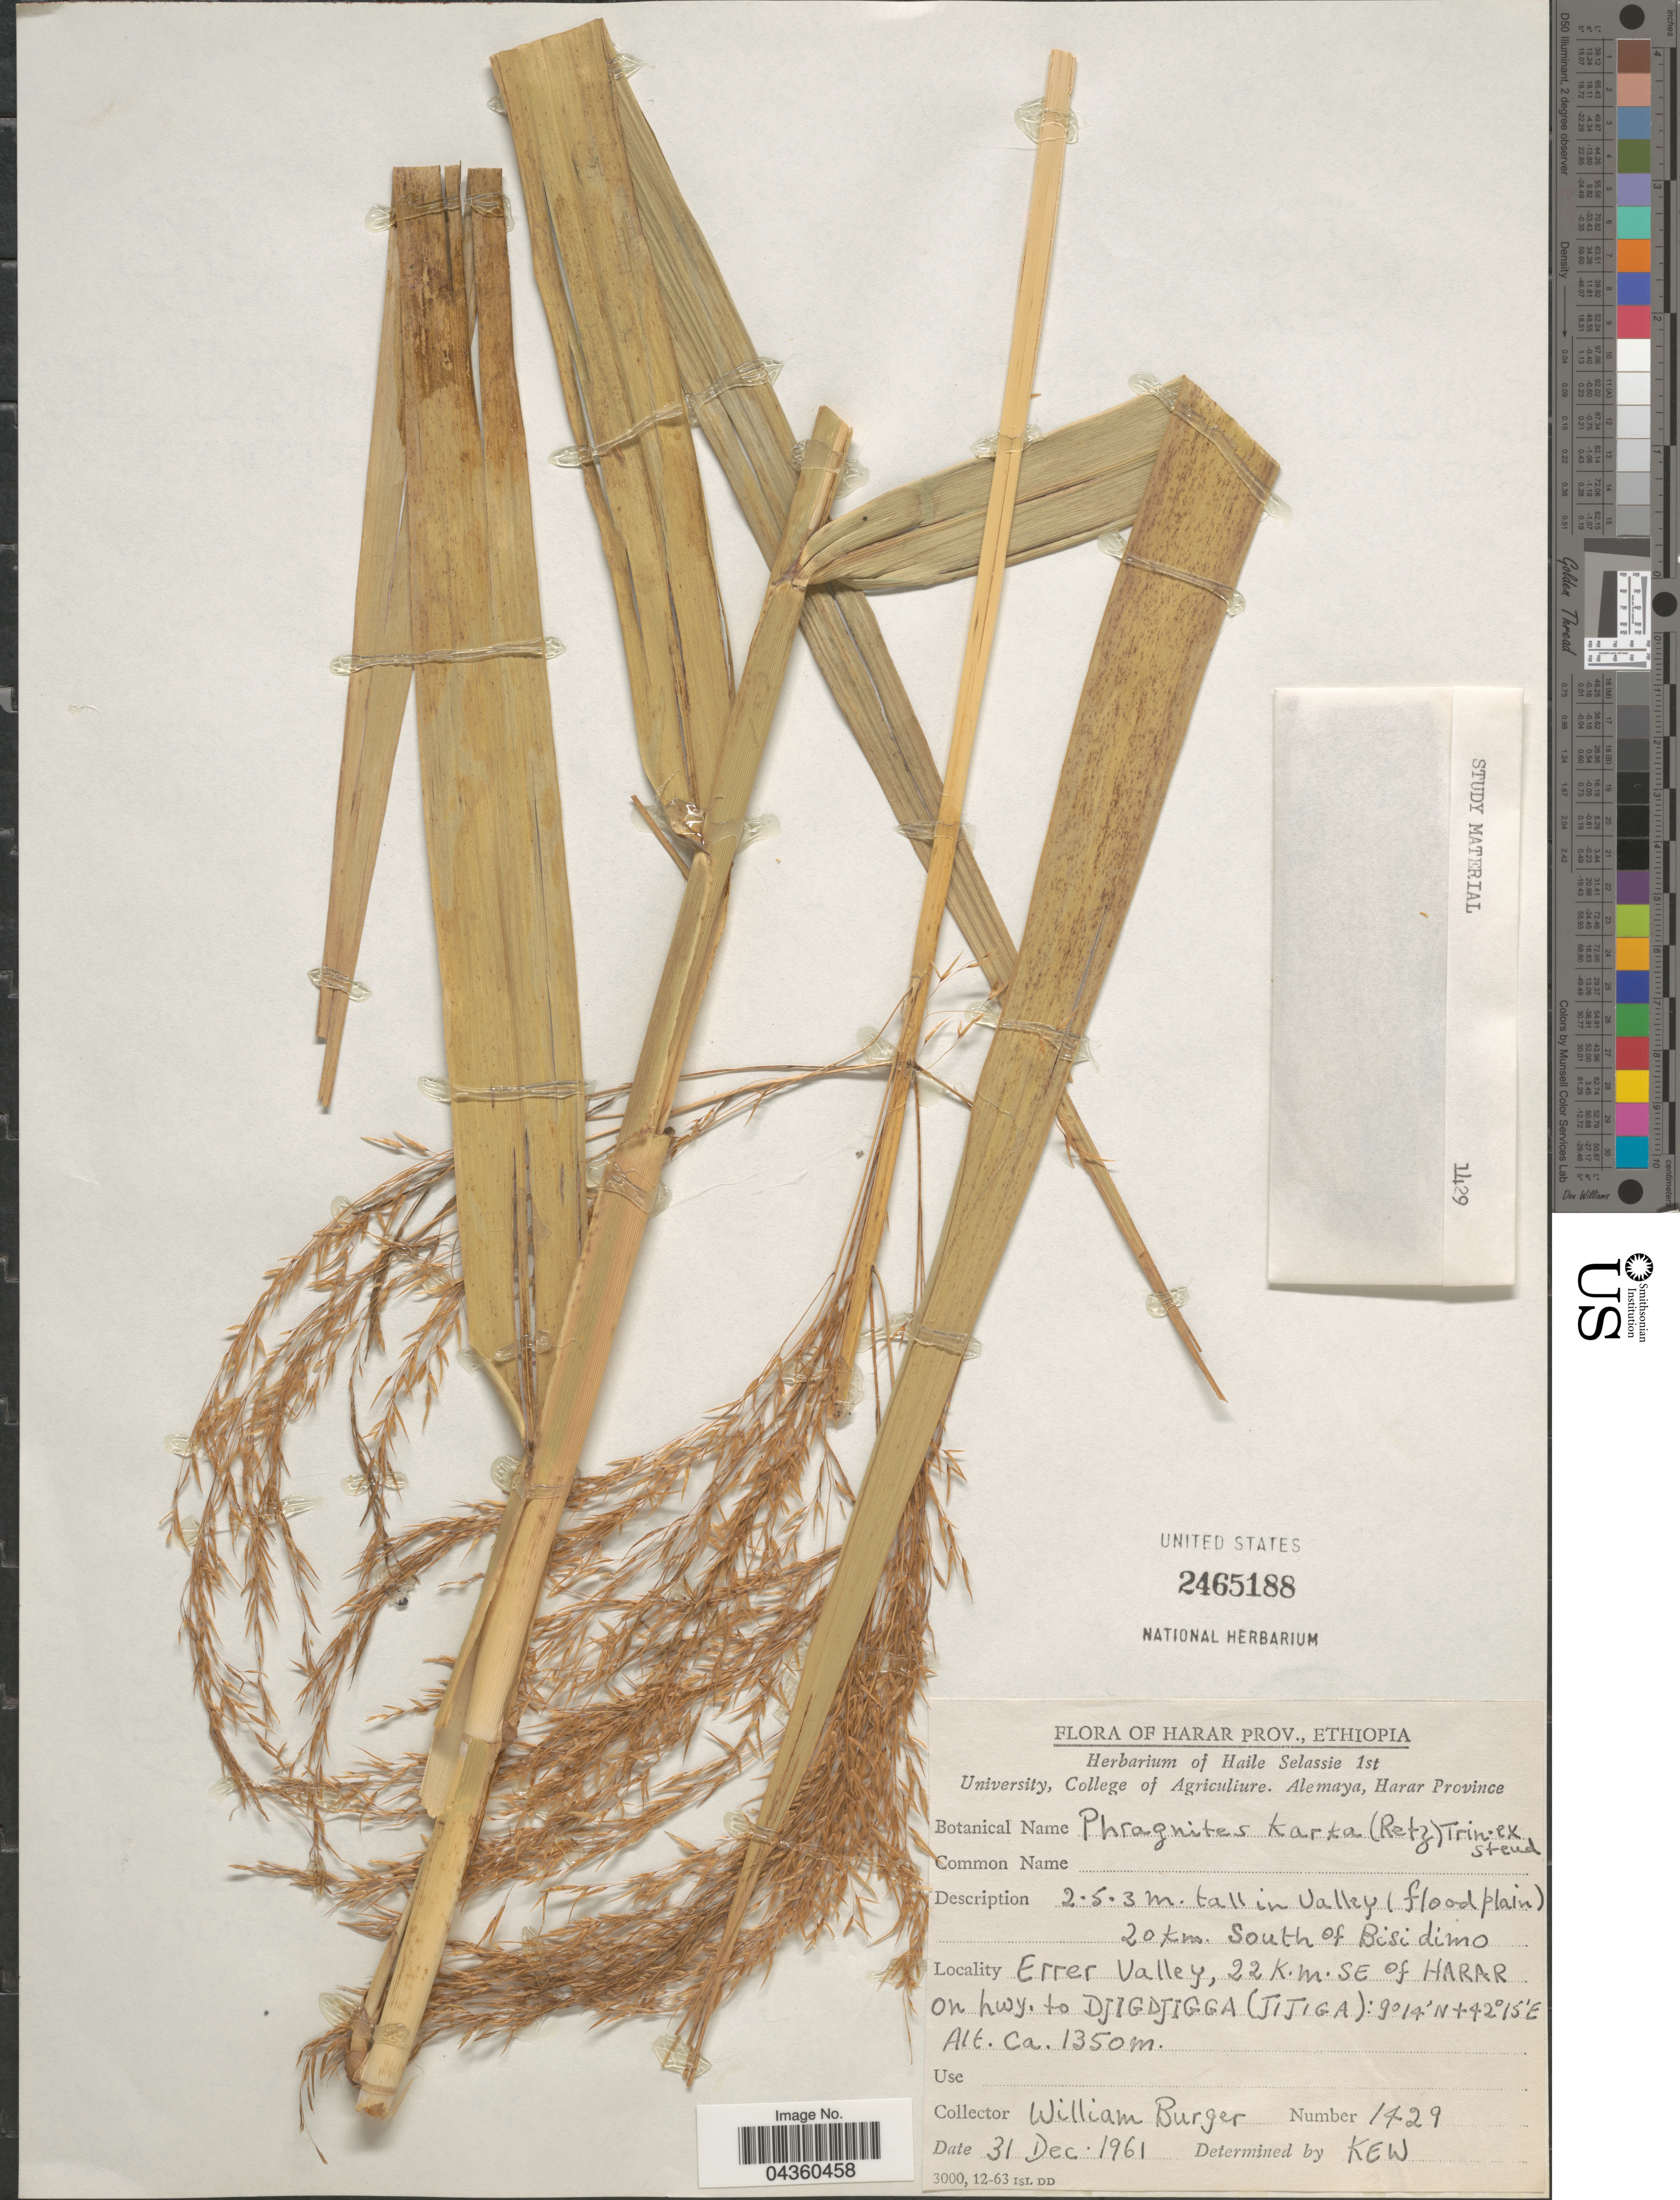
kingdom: Plantae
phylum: Tracheophyta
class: Liliopsida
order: Poales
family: Poaceae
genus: Phragmites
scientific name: Phragmites karka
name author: (Retz.) Trin. ex Steud.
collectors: W. Burger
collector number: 1429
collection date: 1961-12-31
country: Ethiopia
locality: Harar Prov. 20 km. South of Bisidimo. Errer Valley, 22 k.m. SE of Harar on hwy. to Djigdjigga (Jijiga).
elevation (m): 1350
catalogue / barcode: US 2465188